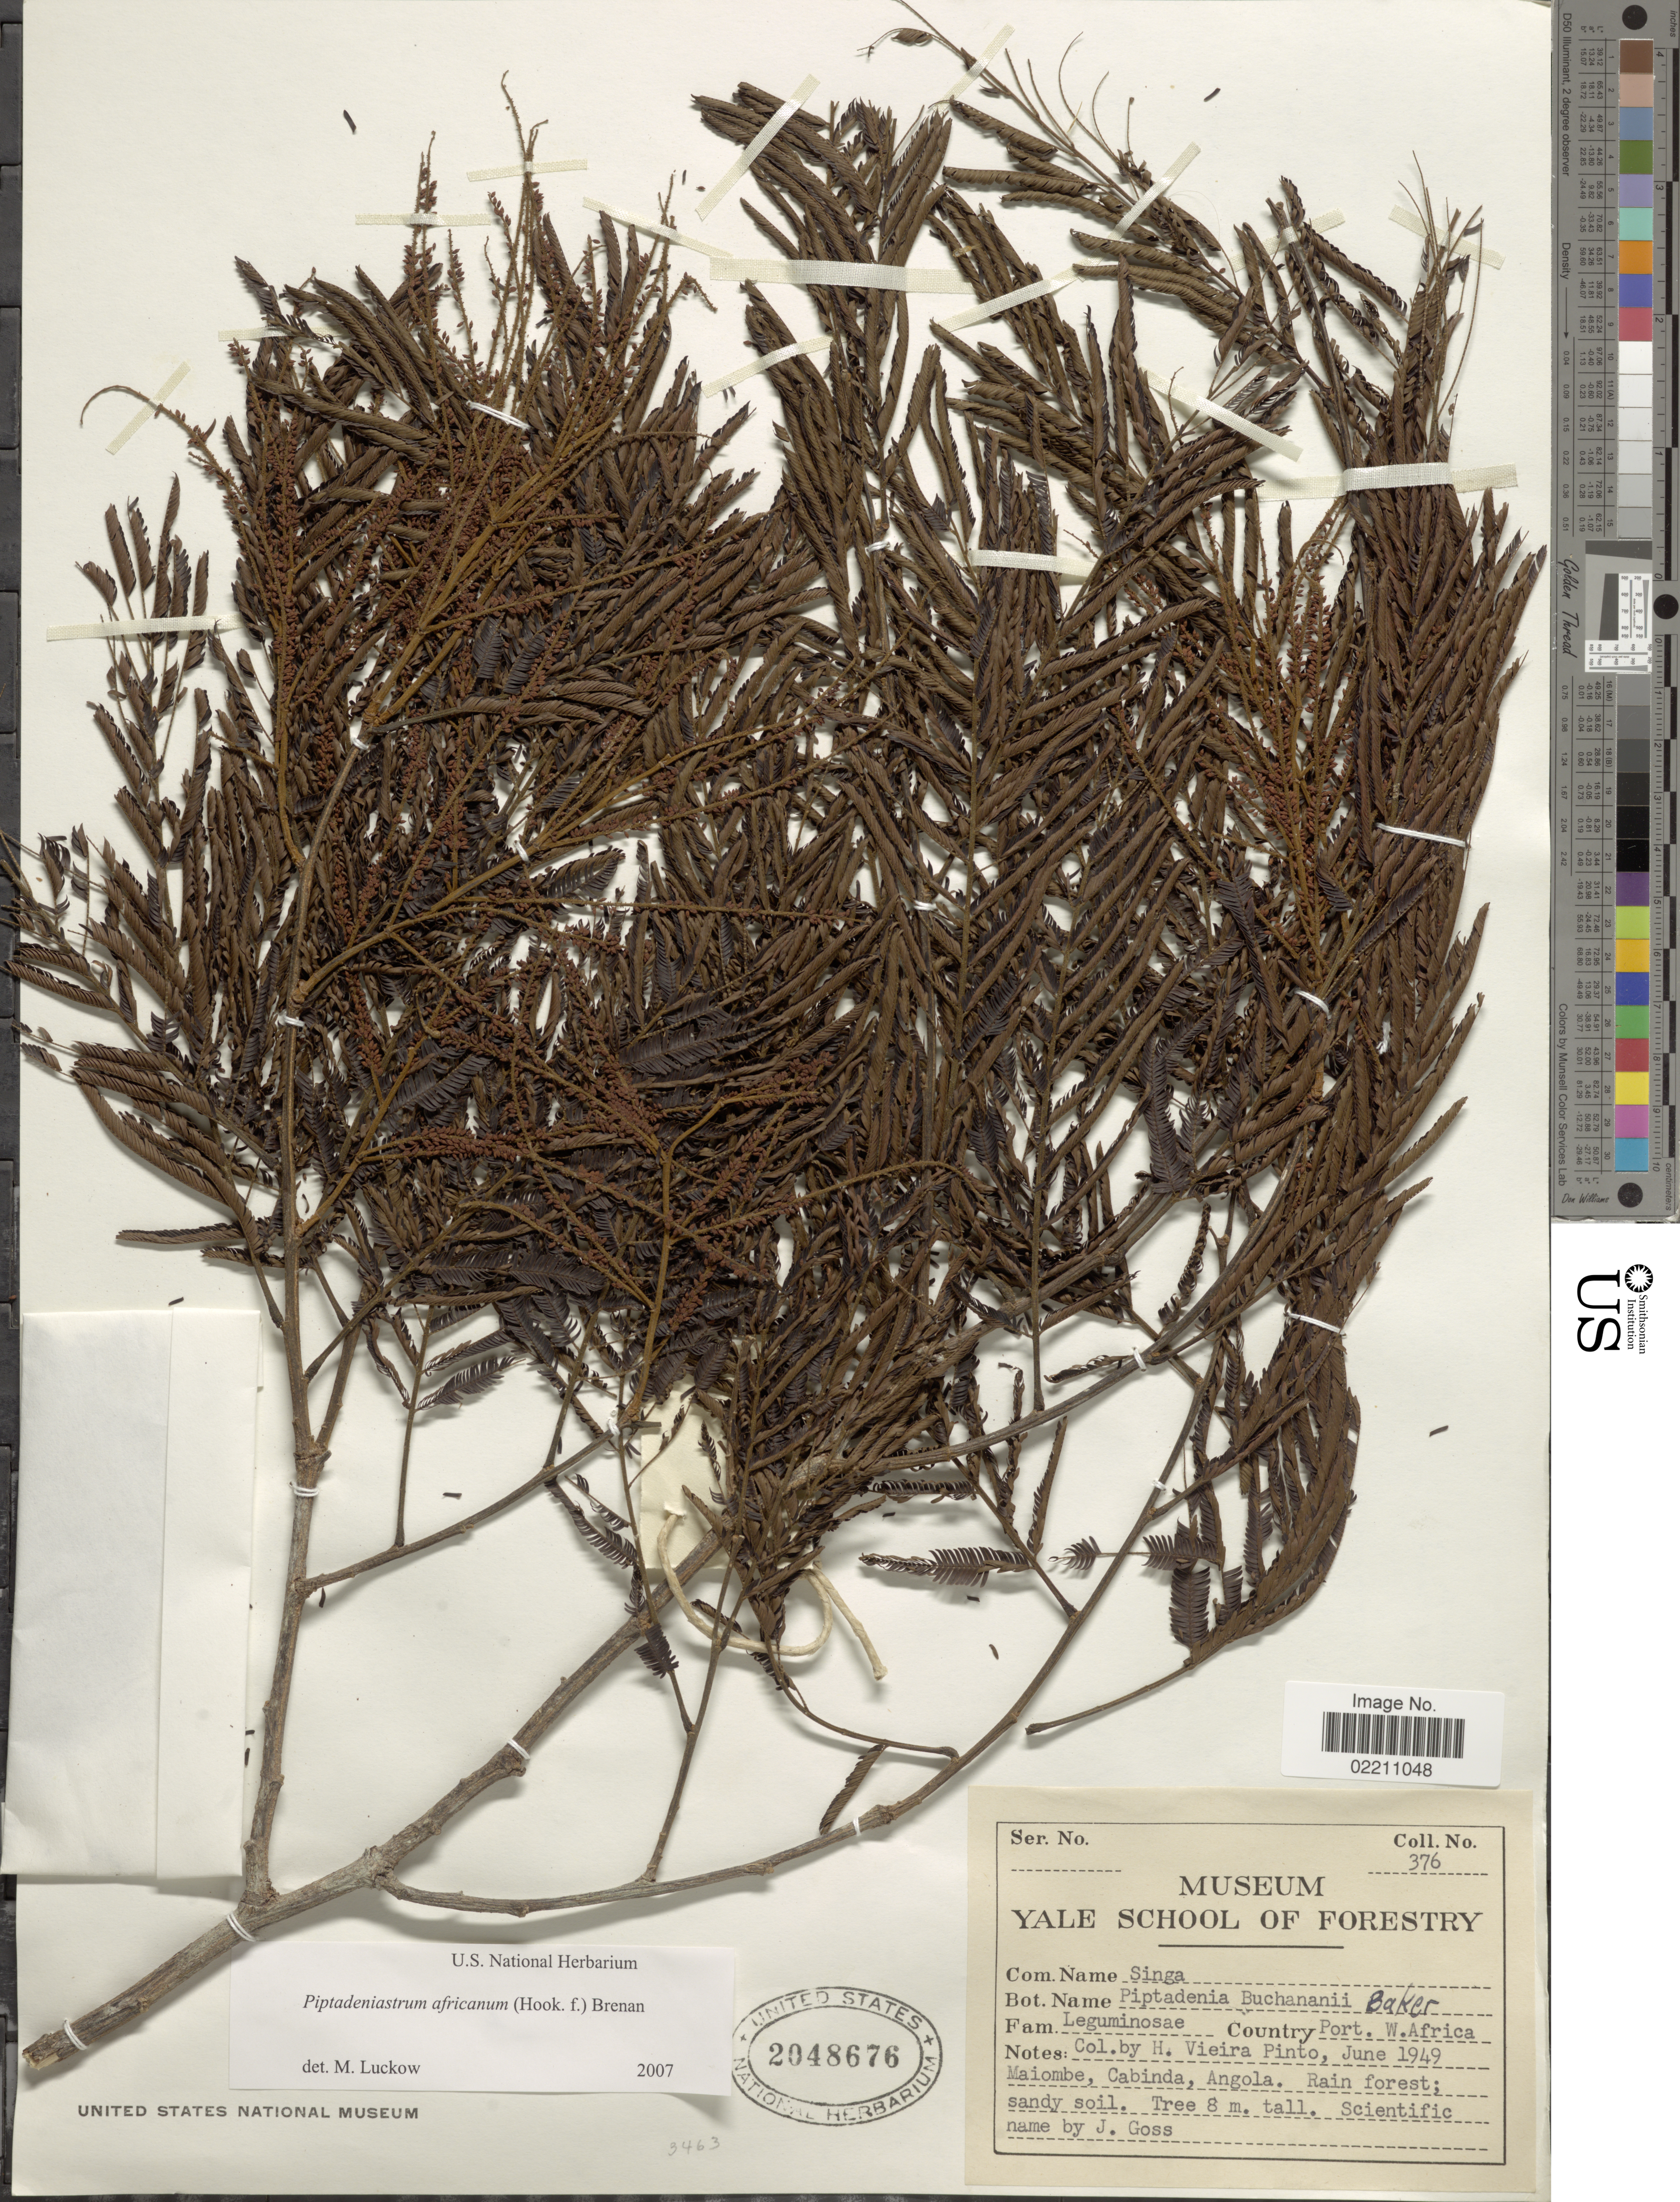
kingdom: Plantae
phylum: Tracheophyta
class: Magnoliopsida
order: Fabales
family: Fabaceae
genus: Piptadeniastrum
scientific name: Piptadeniastrum africanum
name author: (Hook. f.) Brenan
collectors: H. Pinto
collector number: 376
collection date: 1949-06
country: Angola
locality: Port W. Africa. Maiombe, Cabinda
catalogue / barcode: US 2048676